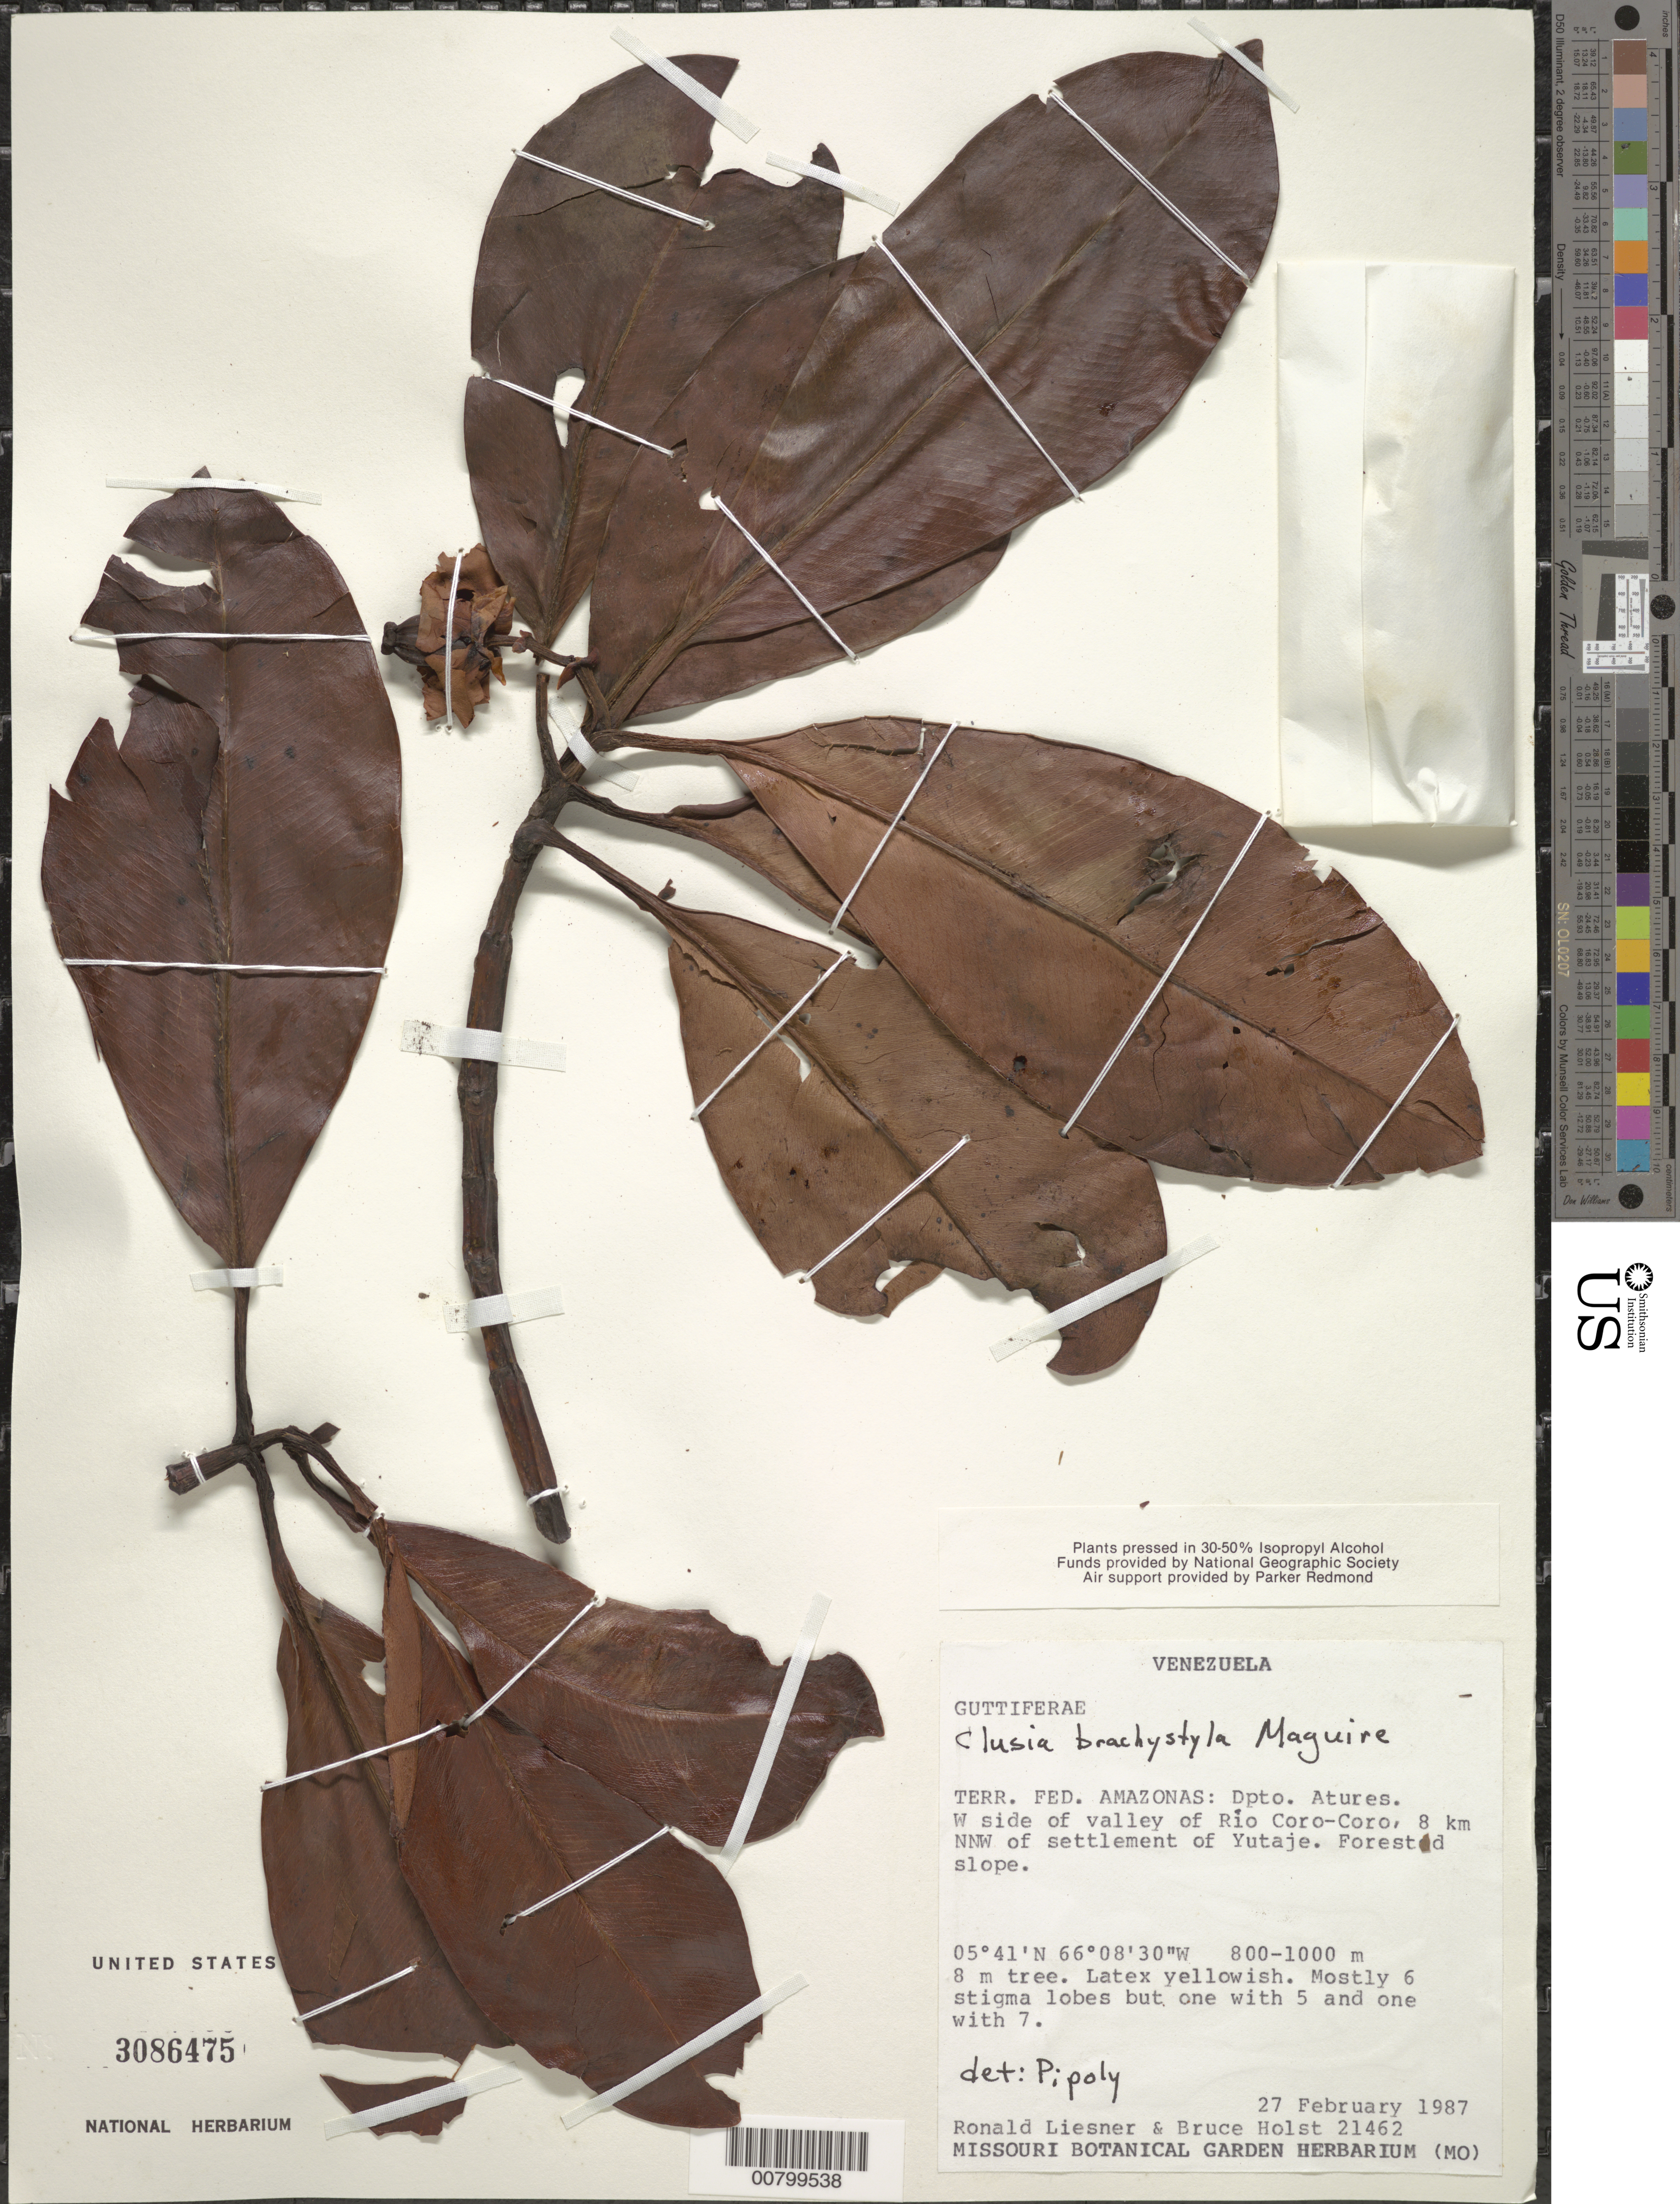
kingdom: Plantae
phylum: Tracheophyta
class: Magnoliopsida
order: Malpighiales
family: Clusiaceae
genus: Clusia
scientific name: Clusia brachystyla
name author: Maguire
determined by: Pipoly, J. J., III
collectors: R. L. Liesner & B. Holst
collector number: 21462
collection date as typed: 27-Feb-87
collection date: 1987-02-27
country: Venezuela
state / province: Amazonas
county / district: Atures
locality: Río Coro-Coro, W side, 8 km NNW of settlement of Yutajé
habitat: Forested slope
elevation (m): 800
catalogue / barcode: US 3086475